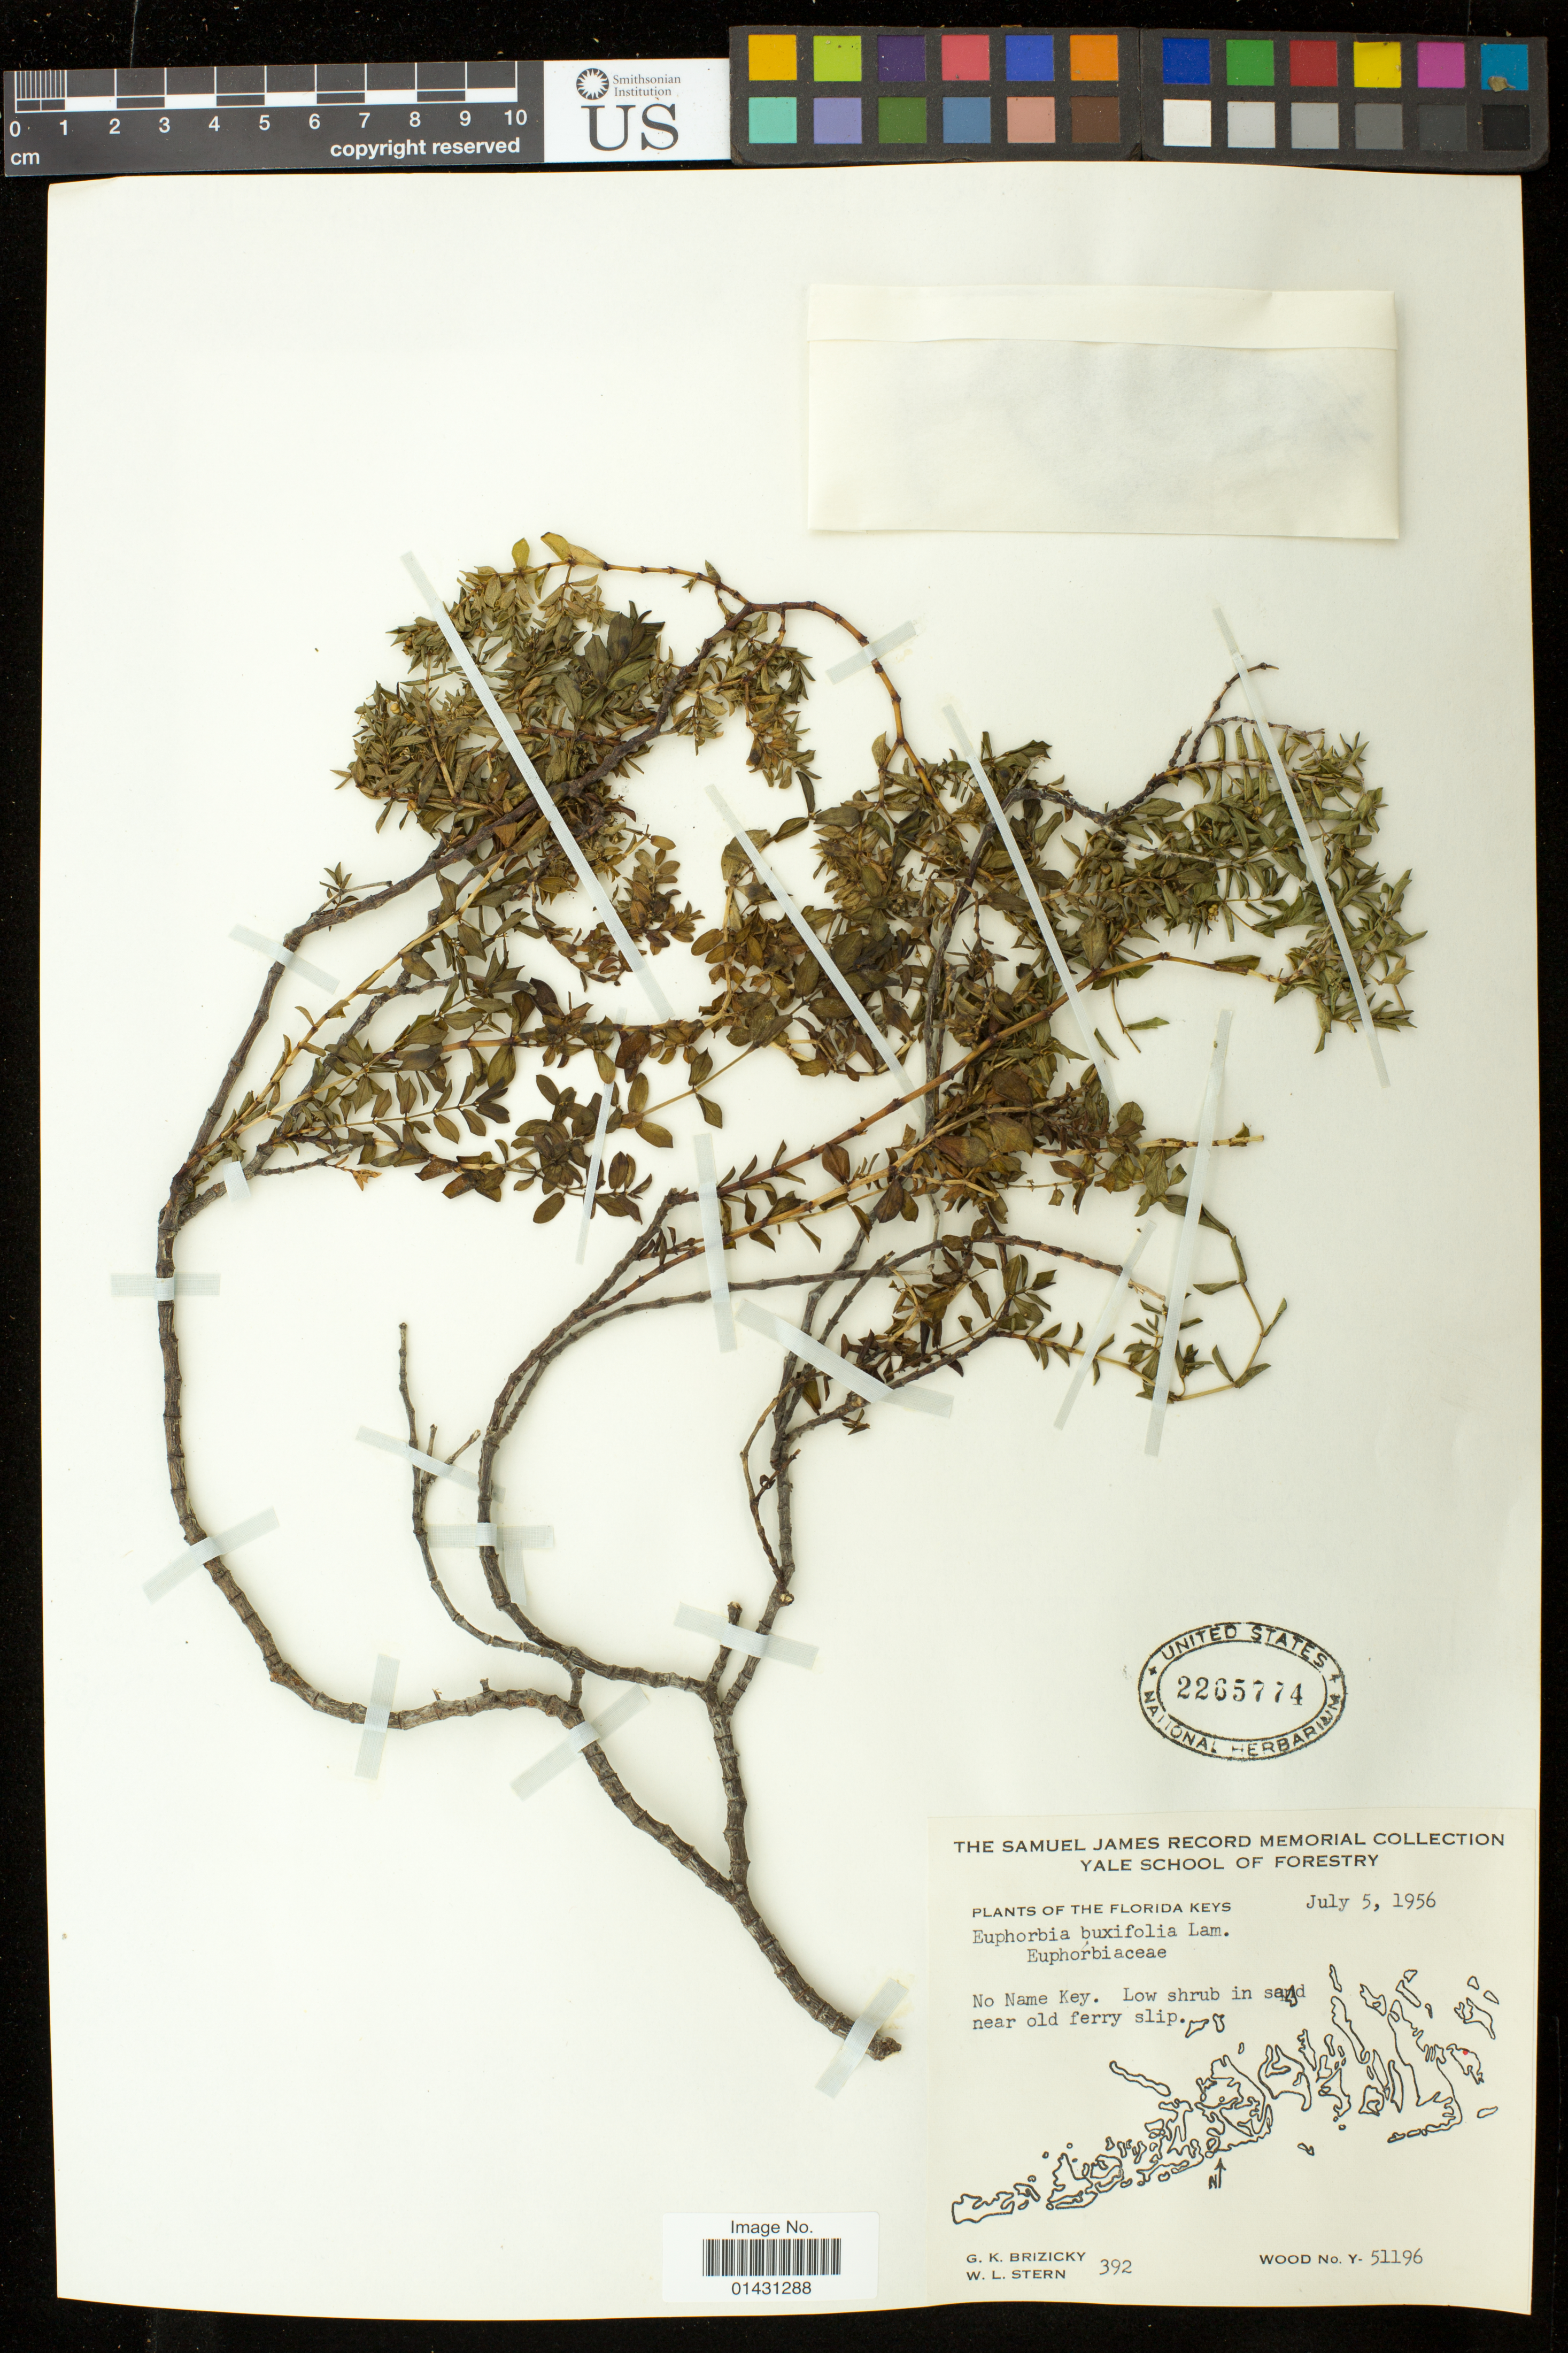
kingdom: Plantae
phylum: Tracheophyta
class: Magnoliopsida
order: Malpighiales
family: Euphorbiaceae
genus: Euphorbia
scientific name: Euphorbia mesembryanthemifolia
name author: Jacq.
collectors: G. K. Brizicky & W. L. Stern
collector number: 392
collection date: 1956-07-05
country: United States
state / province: Florida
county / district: Monroe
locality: No Name Key.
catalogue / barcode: US 2265774